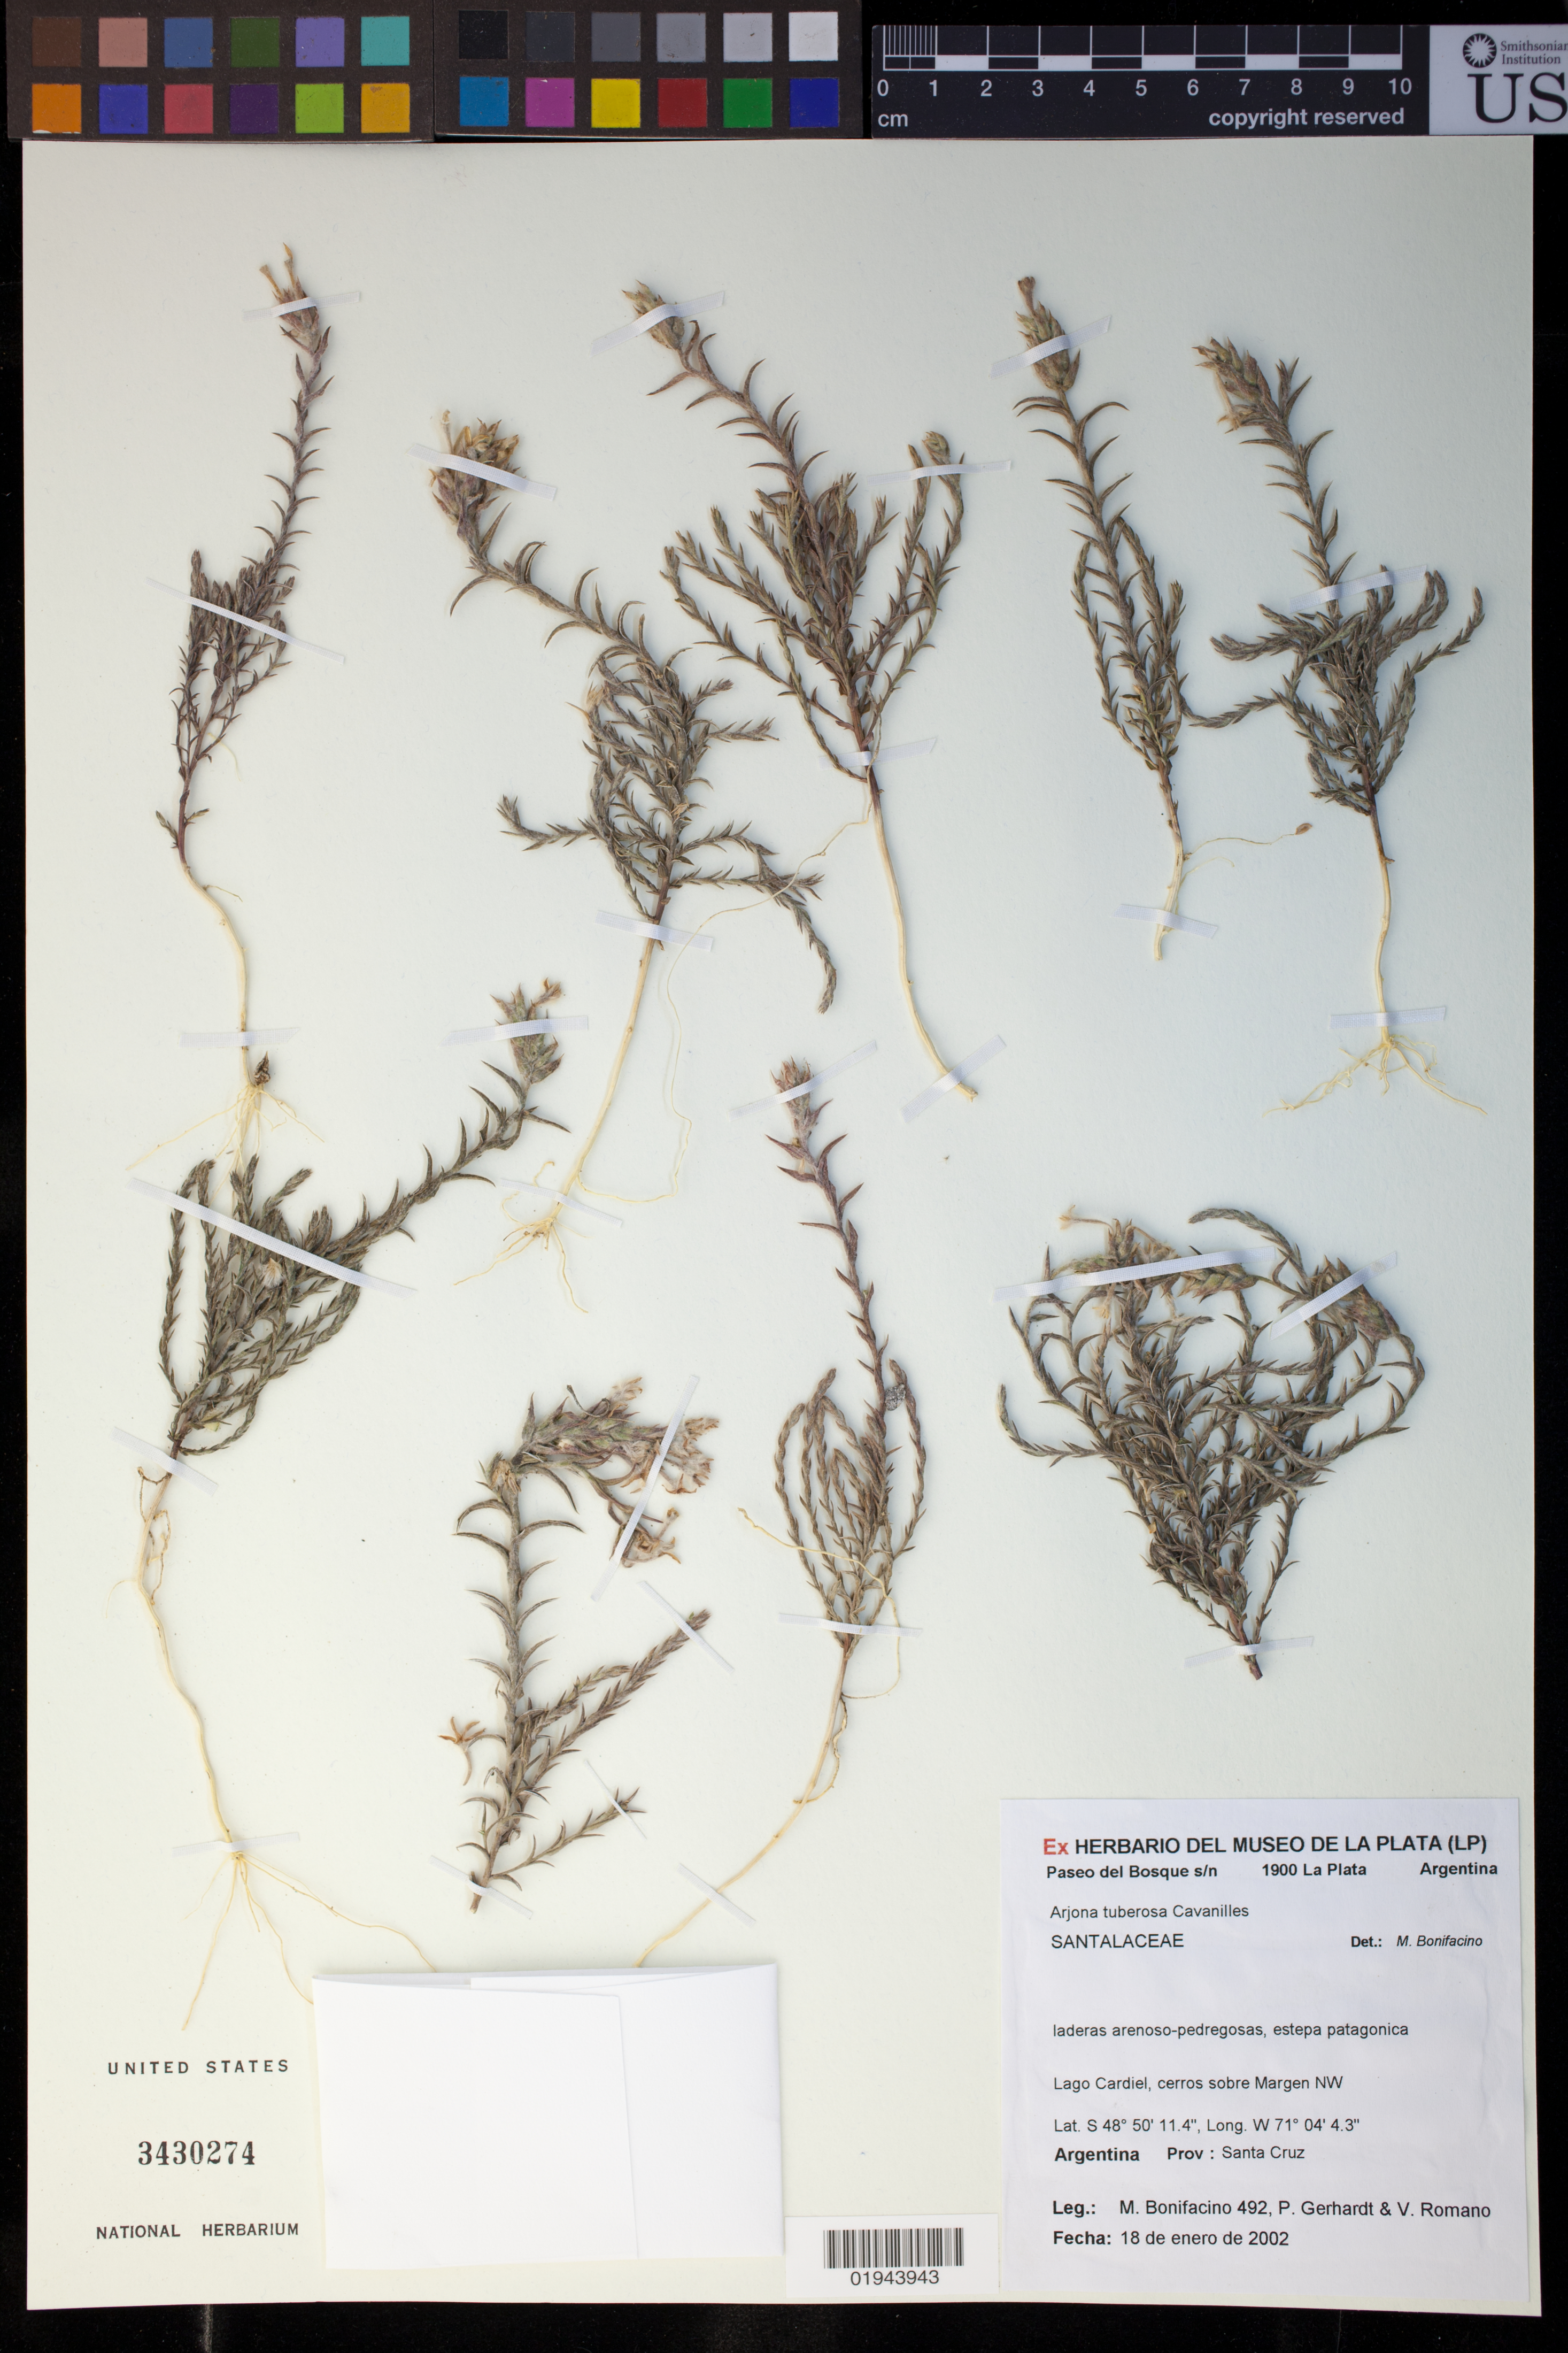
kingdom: Plantae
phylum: Tracheophyta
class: Magnoliopsida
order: Santalales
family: Schoepfiaceae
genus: Arjona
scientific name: Arjona tandilensis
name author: Kuntze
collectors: M. Bonifacino, P. Gerhardt & V. Romano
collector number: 0492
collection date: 2002-01-18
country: Argentina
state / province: Santa Cruz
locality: Lago Cardiel, cerros sobre Margen NW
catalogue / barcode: US 3430274